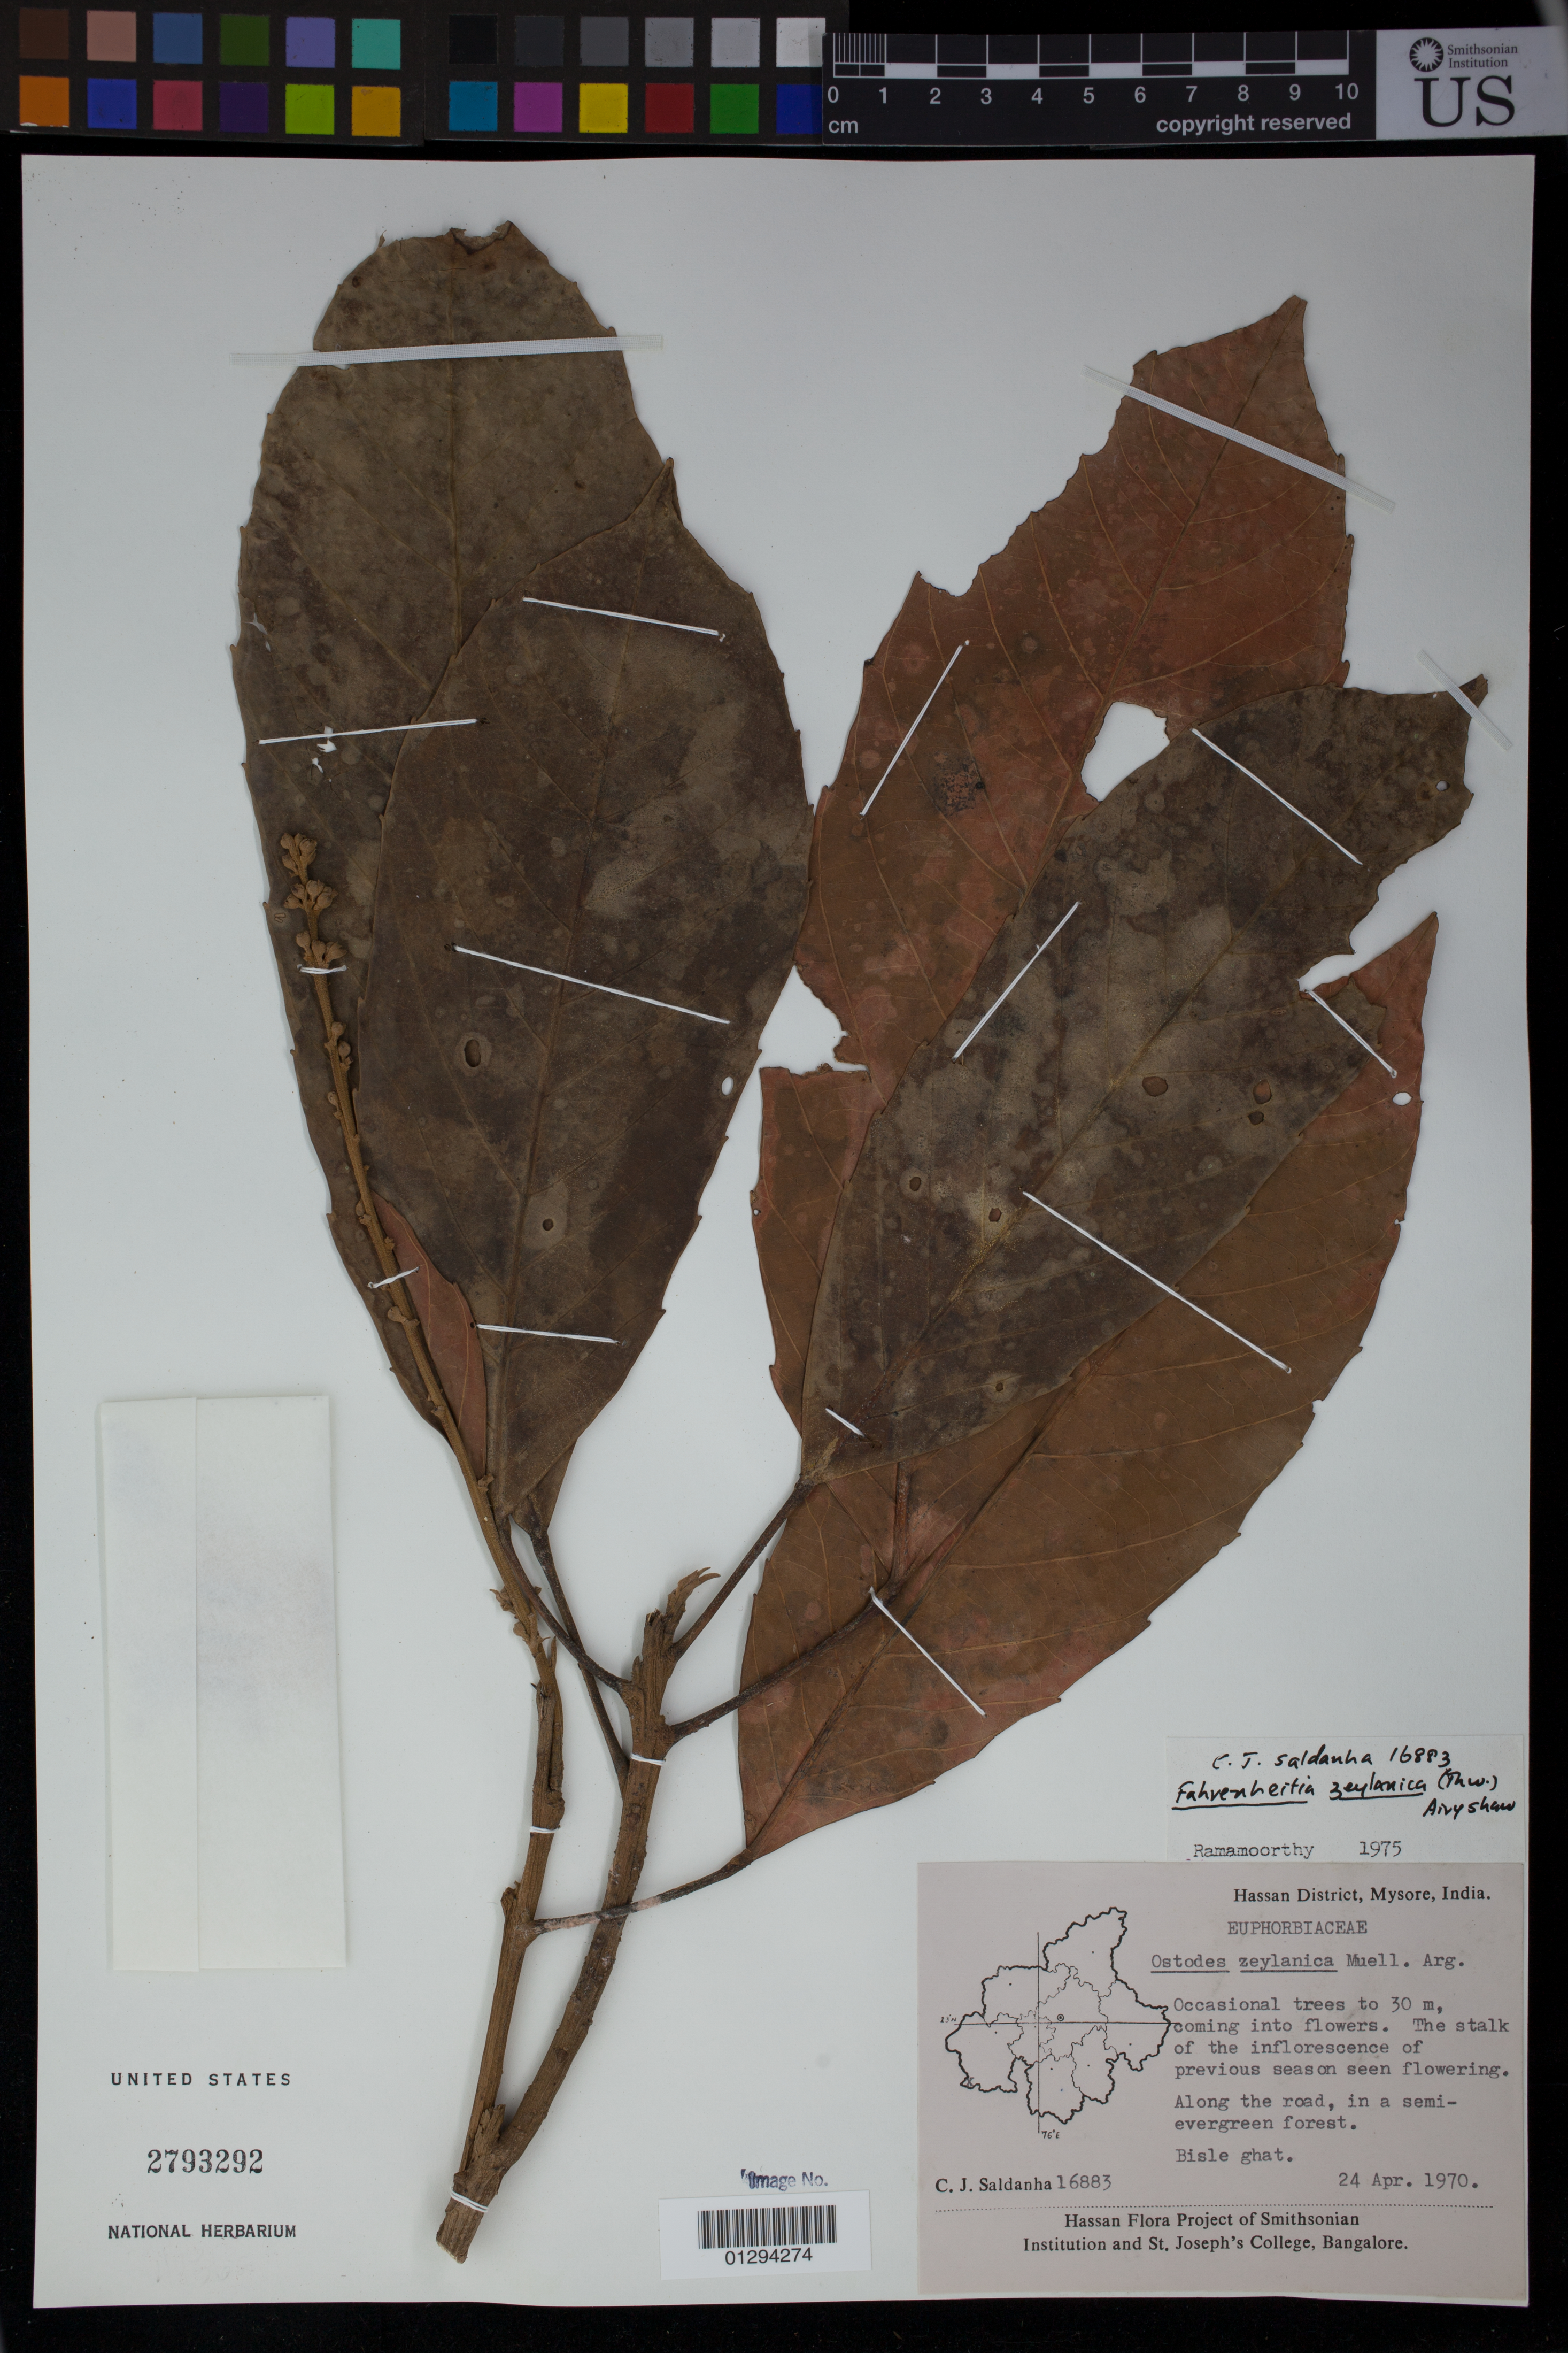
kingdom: Plantae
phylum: Tracheophyta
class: Magnoliopsida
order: Malpighiales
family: Euphorbiaceae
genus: Fahrenheitia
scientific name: Fahrenheitia zeylanica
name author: (Thwaites) Airy Shaw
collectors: C. J. Saldanha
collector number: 16883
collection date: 1970-04-24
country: India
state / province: Karnataka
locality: Hassan District, Mysore, Bisle ghat.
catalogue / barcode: US 2793292